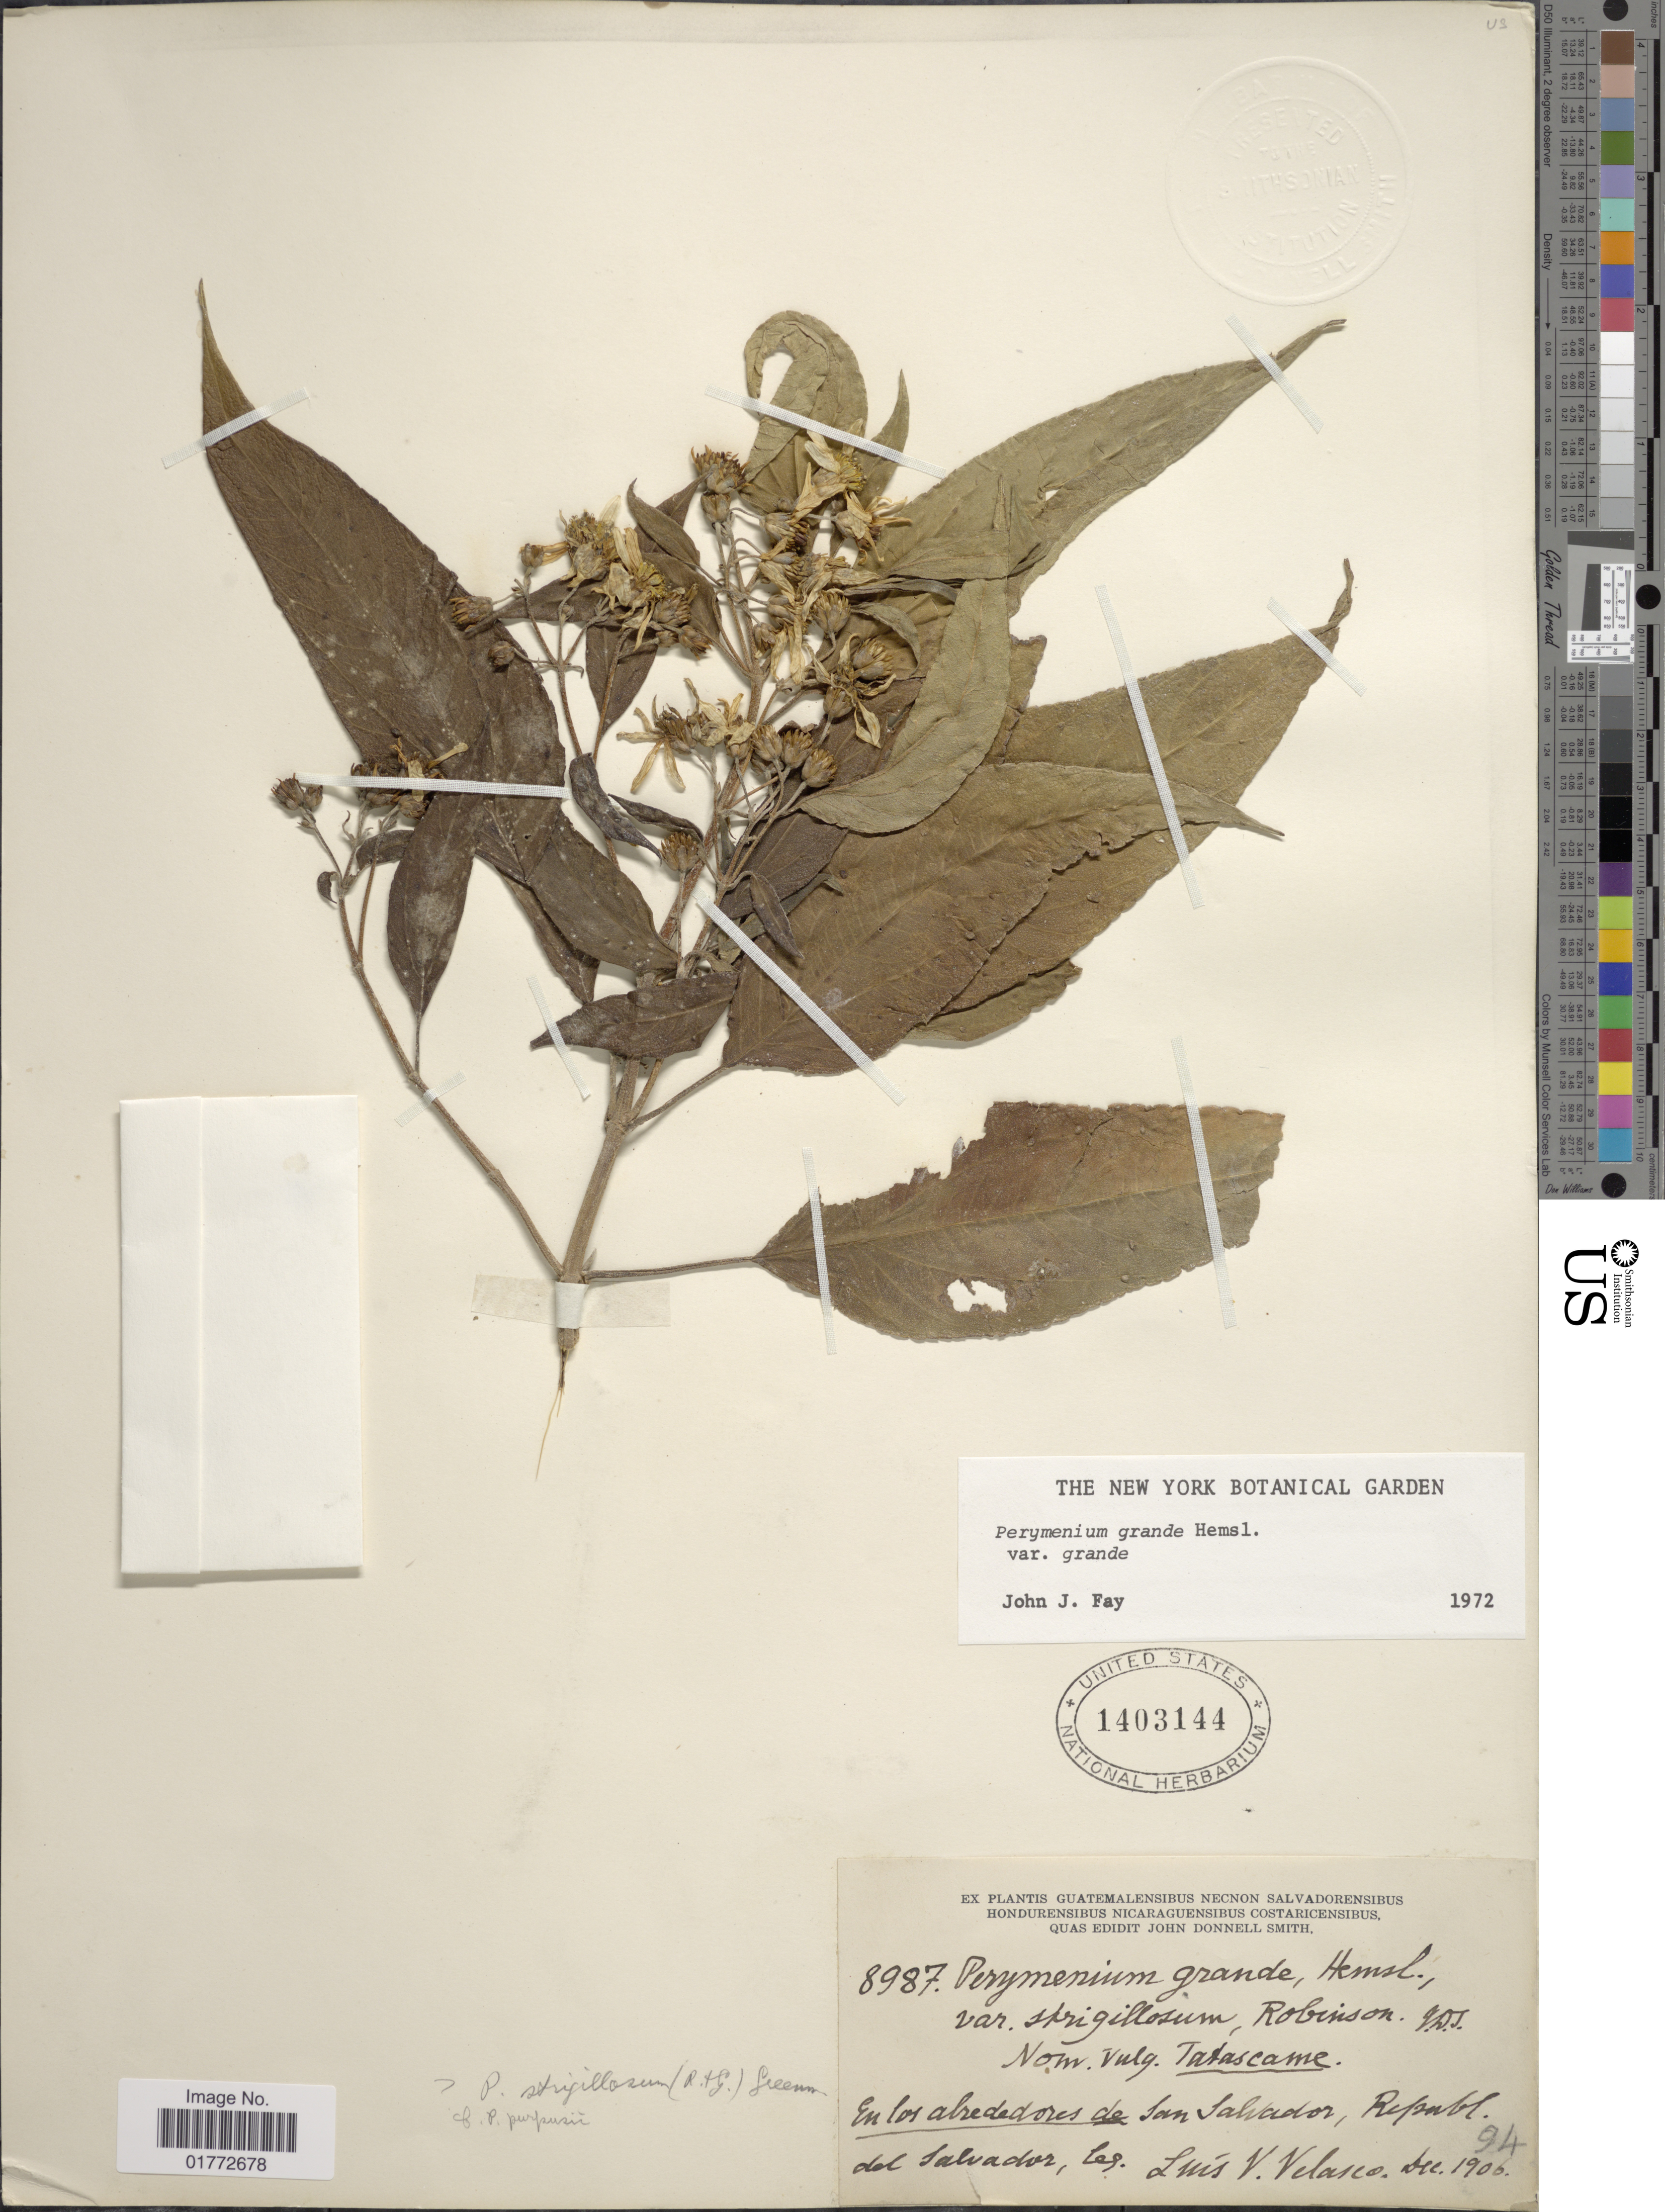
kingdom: Plantae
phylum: Tracheophyta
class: Magnoliopsida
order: Asterales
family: Asteraceae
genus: Perymenium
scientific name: Perymenium grande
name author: Hemsl.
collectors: L. Velasco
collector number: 8987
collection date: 1906-12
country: El Salvador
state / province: San Salvador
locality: En los alrededores de San Salvador, Republ. del Salvador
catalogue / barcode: US 1403144